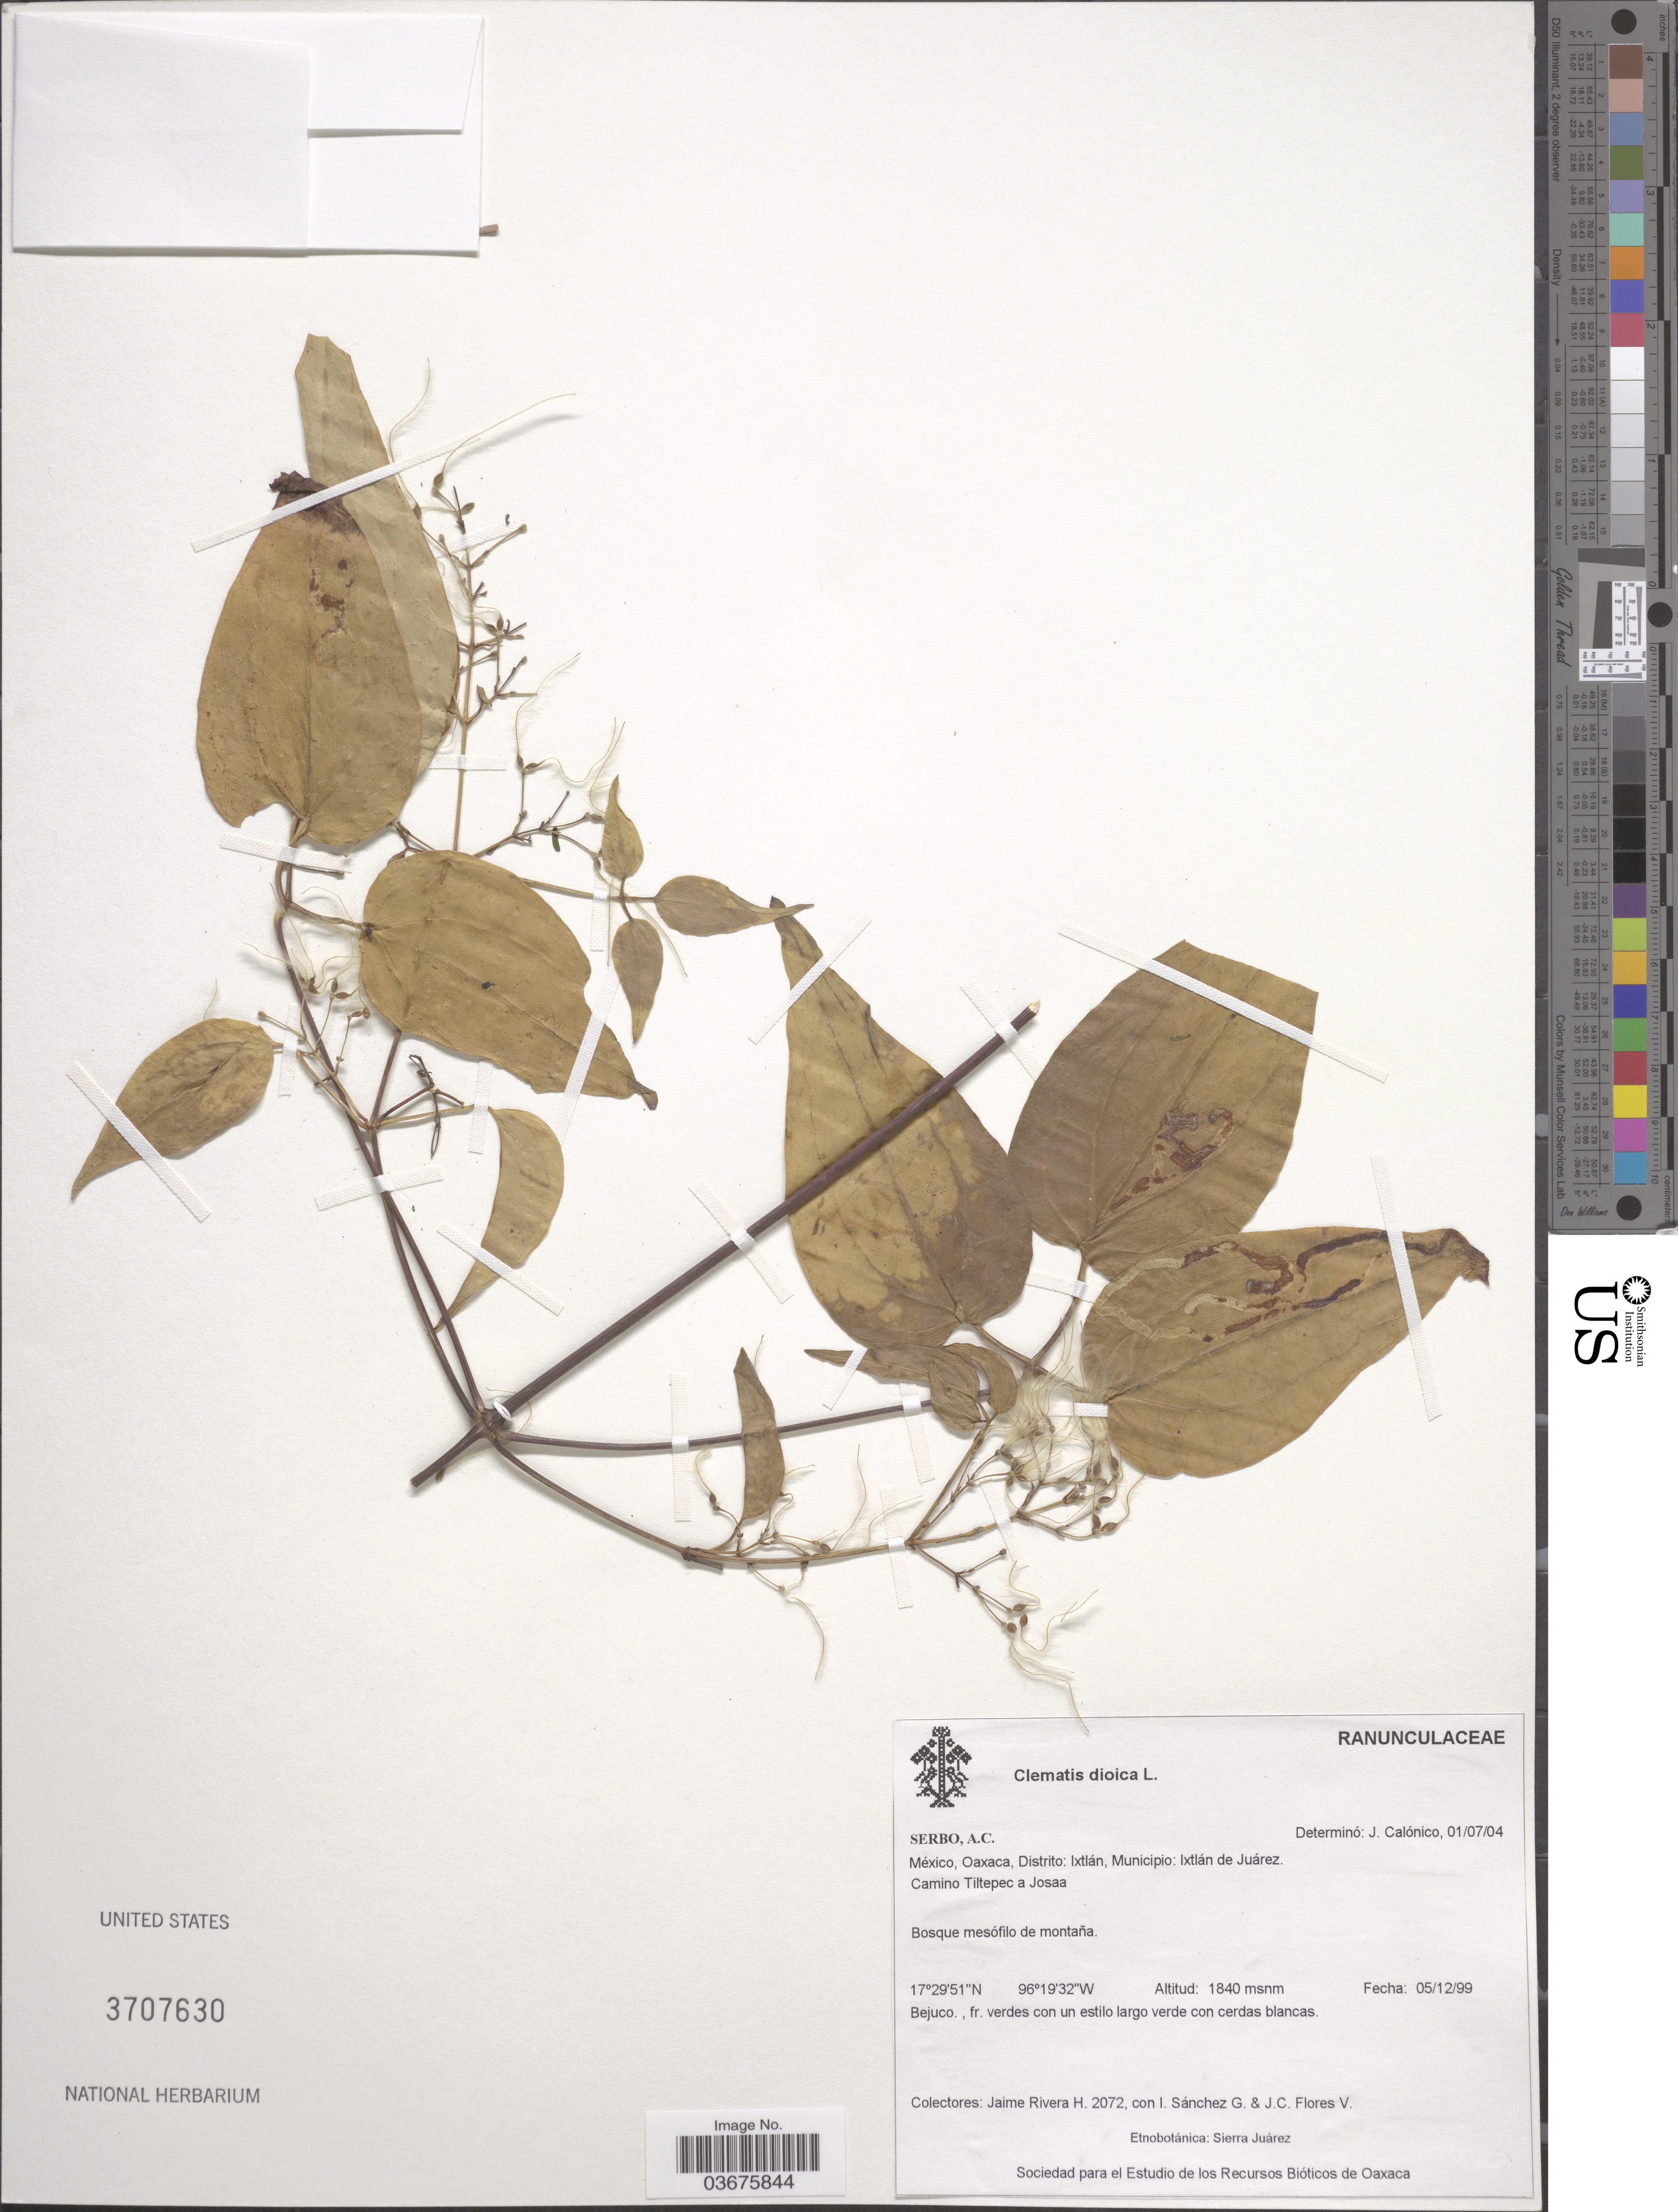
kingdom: Plantae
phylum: Tracheophyta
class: Magnoliopsida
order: Ranunculales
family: Ranunculaceae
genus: Clematis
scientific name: Clematis dioica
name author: L.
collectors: J. Rivera, I. Sánchez & J. Flores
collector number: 2072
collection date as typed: Transcribed d/m/y: 5/12/99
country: Mexico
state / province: Oaxaca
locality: Distrito: Ixtlán, Municipio: Ixtlán de Juárez. Camino Tiltepec a Josaa.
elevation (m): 1840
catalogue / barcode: US 3707630